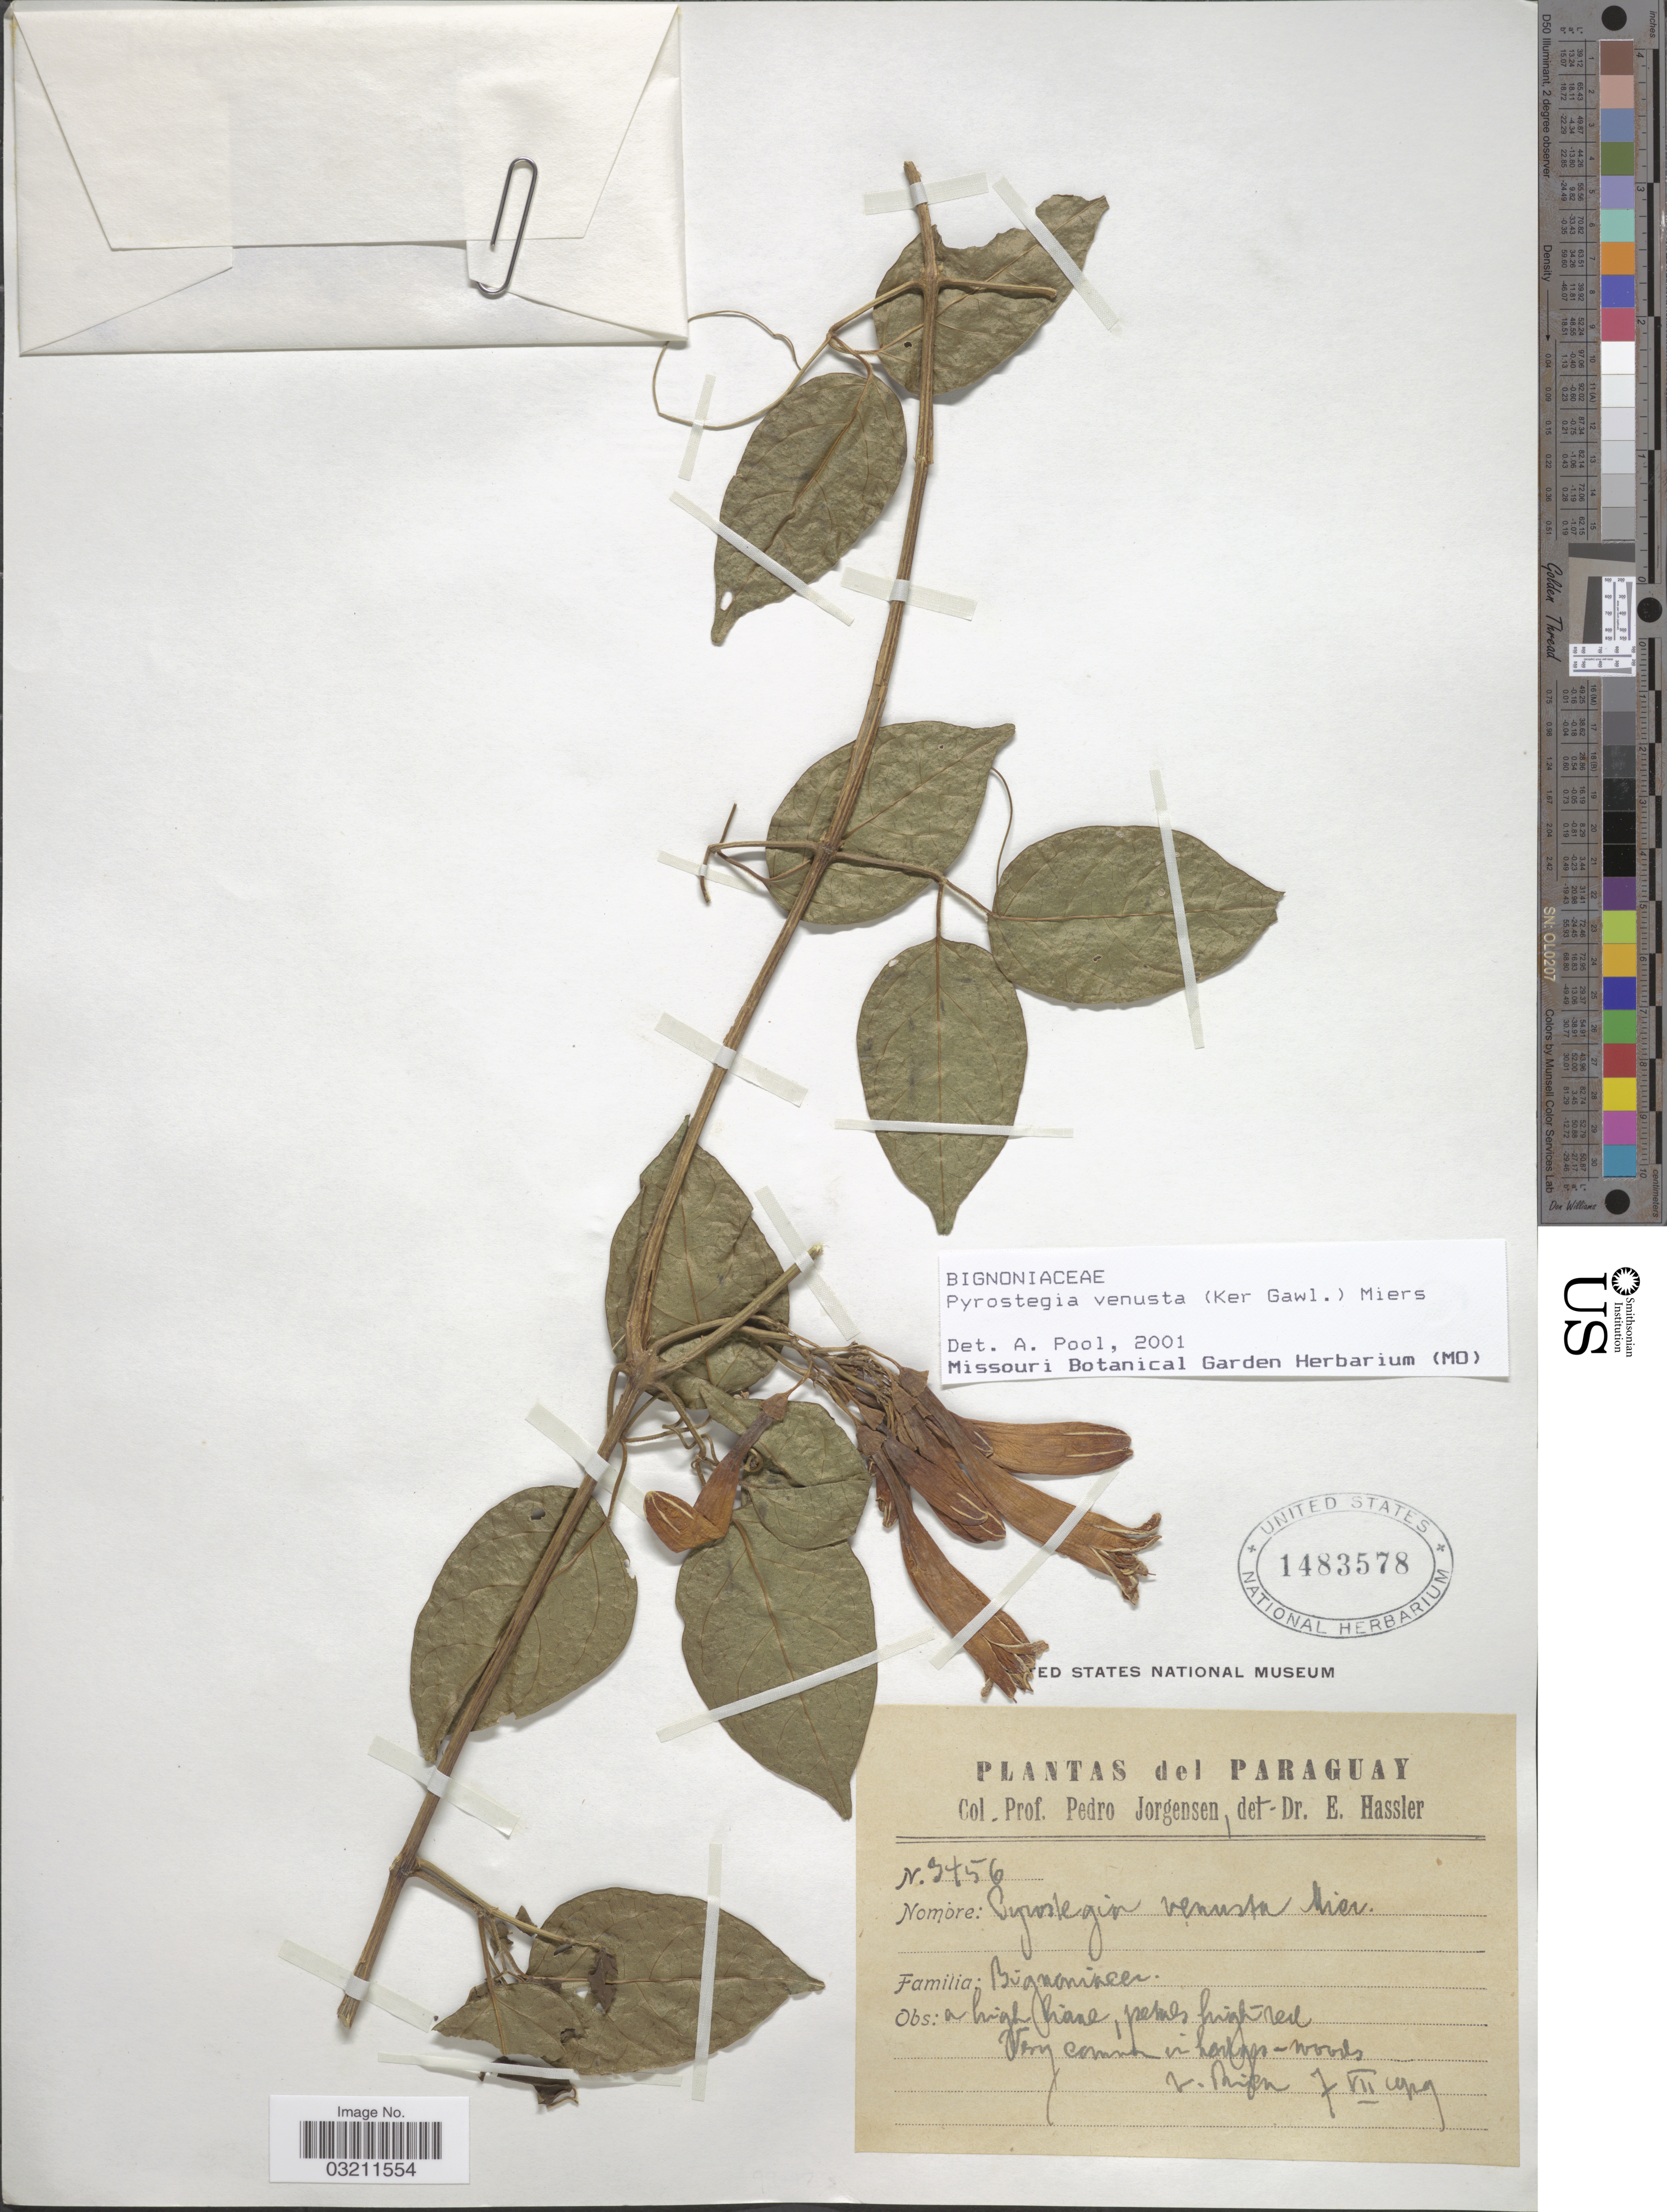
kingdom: Plantae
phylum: Tracheophyta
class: Magnoliopsida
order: Lamiales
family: Bignoniaceae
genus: Pyrostegia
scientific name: Pyrostegia venusta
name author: (Ker Gawl.) Miers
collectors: P. Jörgensen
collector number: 3456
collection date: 1929-07-07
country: Paraguay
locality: V. Rica.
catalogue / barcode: US 1483578